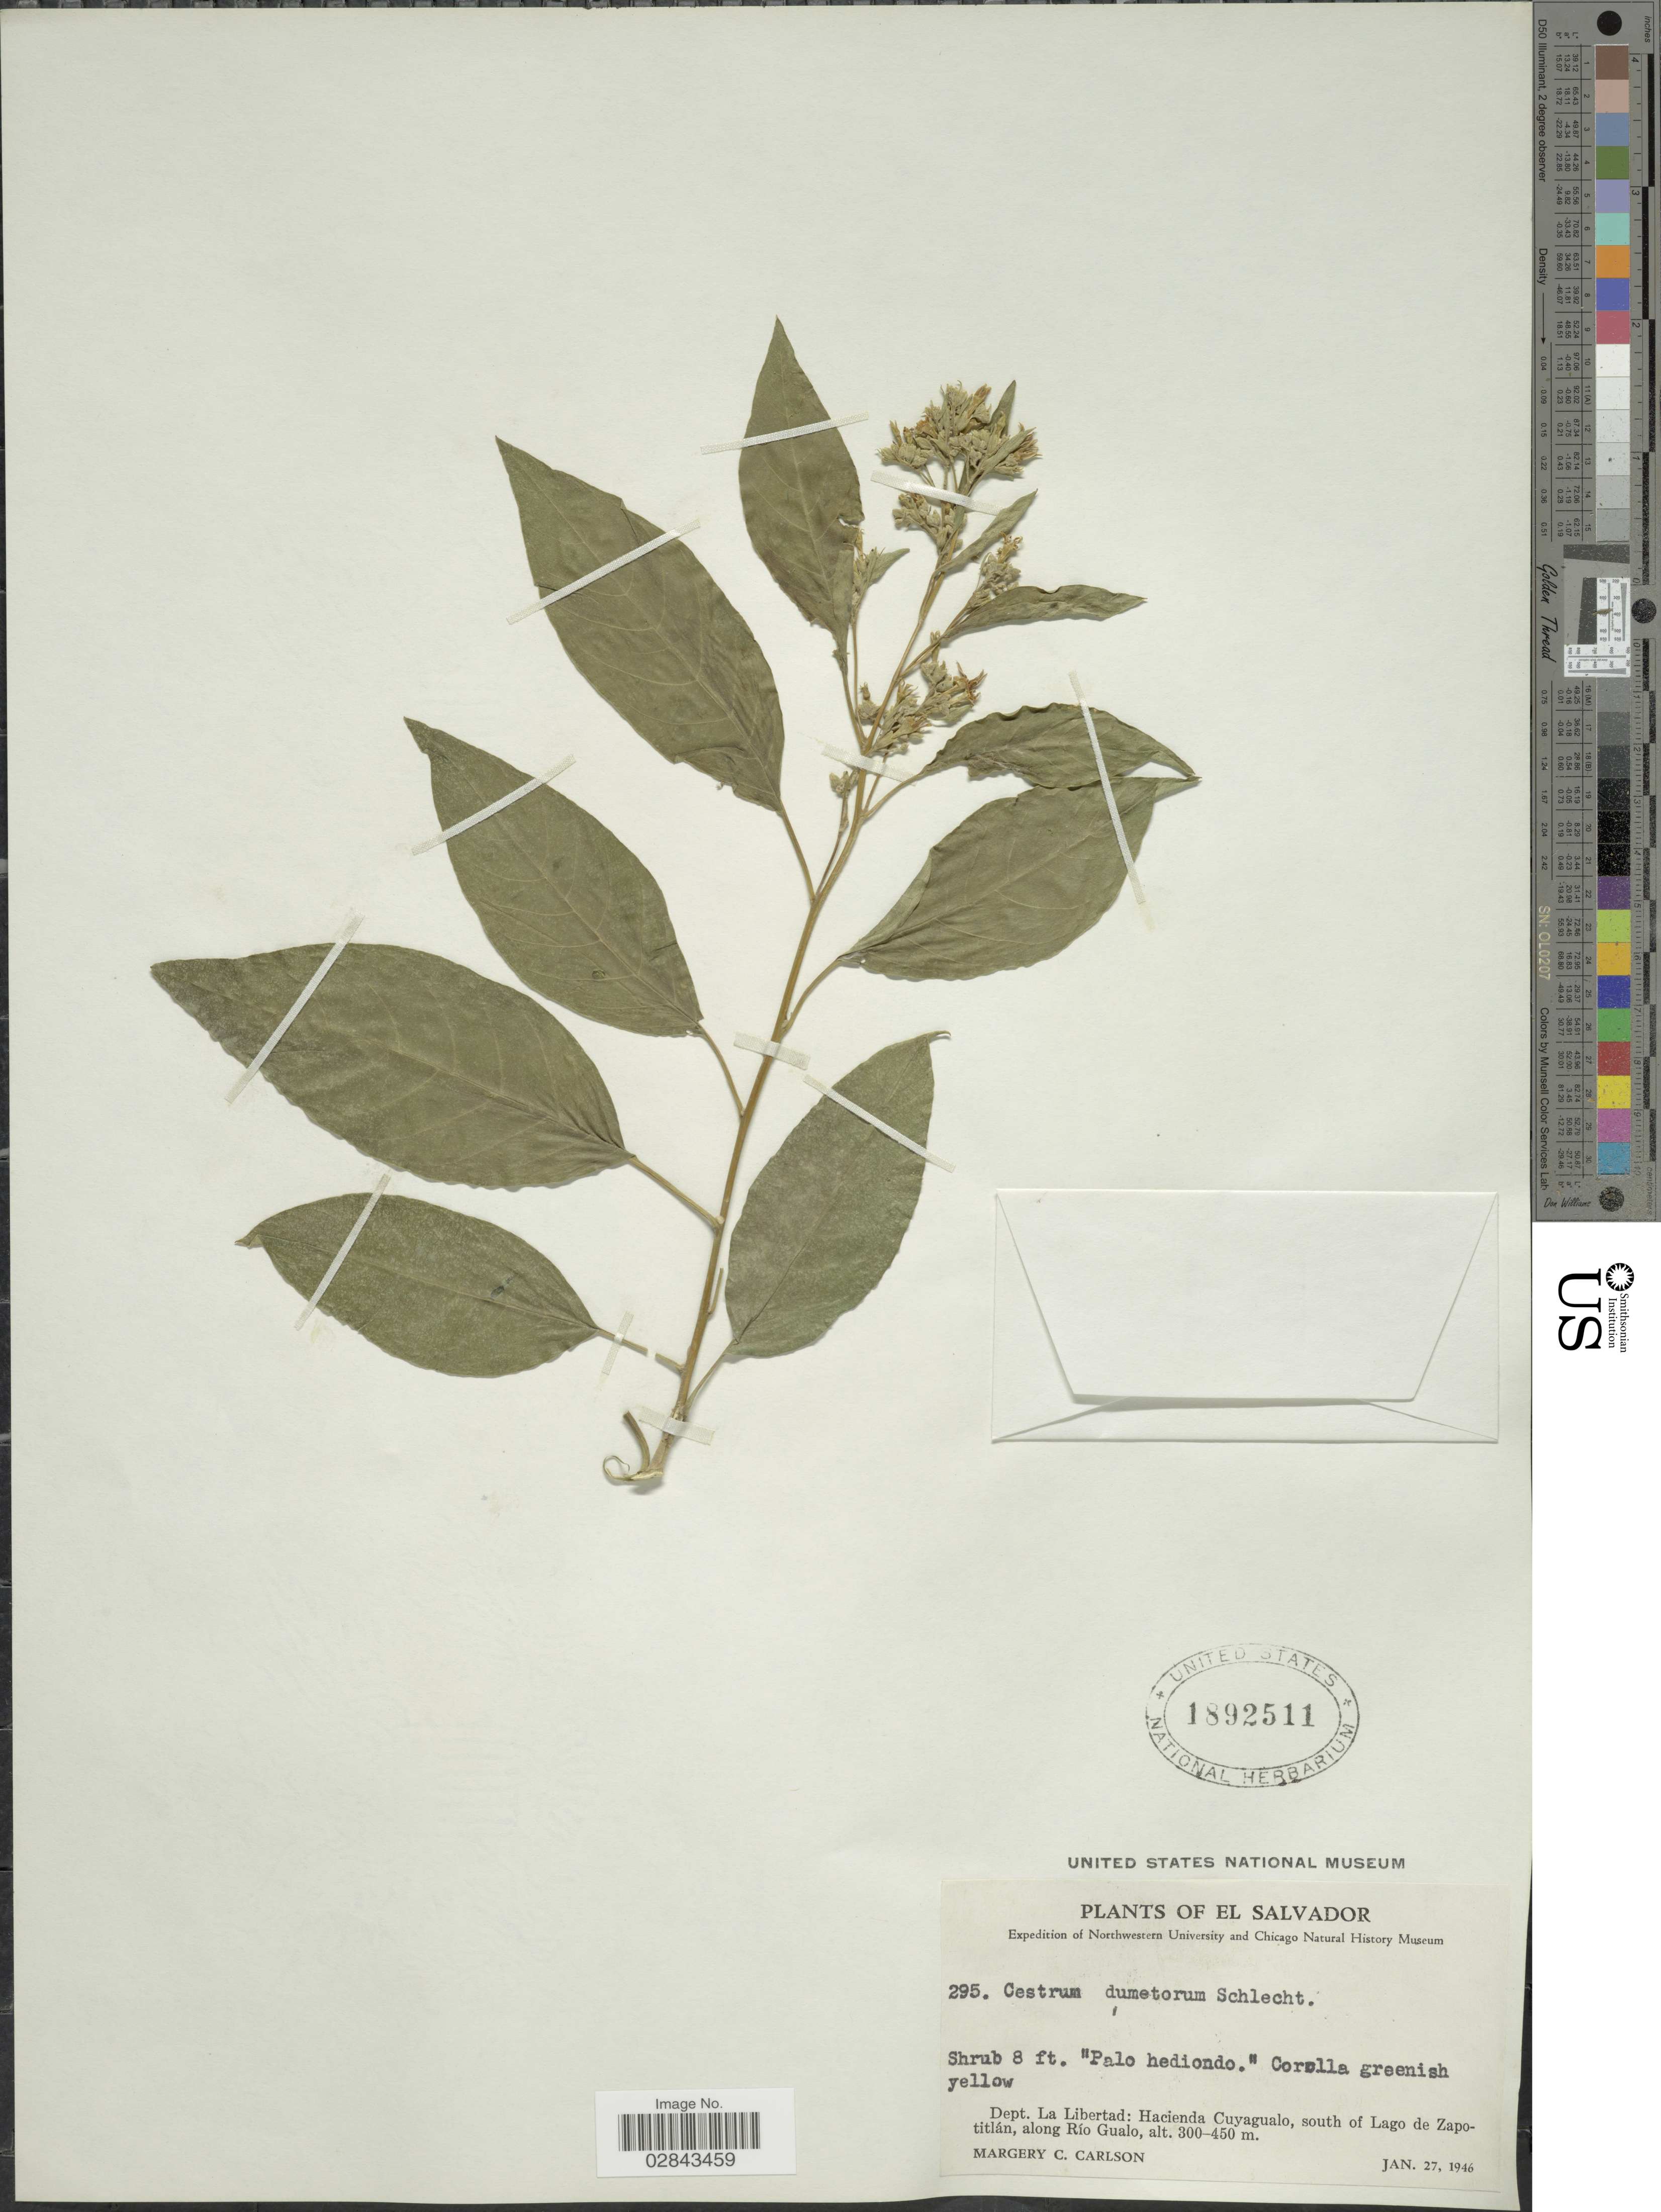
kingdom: Plantae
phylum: Tracheophyta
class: Magnoliopsida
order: Solanales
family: Solanaceae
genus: Cestrum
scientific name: Cestrum dumetorum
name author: Schltdl.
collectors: M. C. Carlson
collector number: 295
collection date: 1946-01-27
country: El Salvador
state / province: La Libertad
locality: Dept. La Libertad: Hacienda Cuyagualo, south of Lago de Zapotitlán, along Río Gualo.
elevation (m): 300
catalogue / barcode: US 1892511